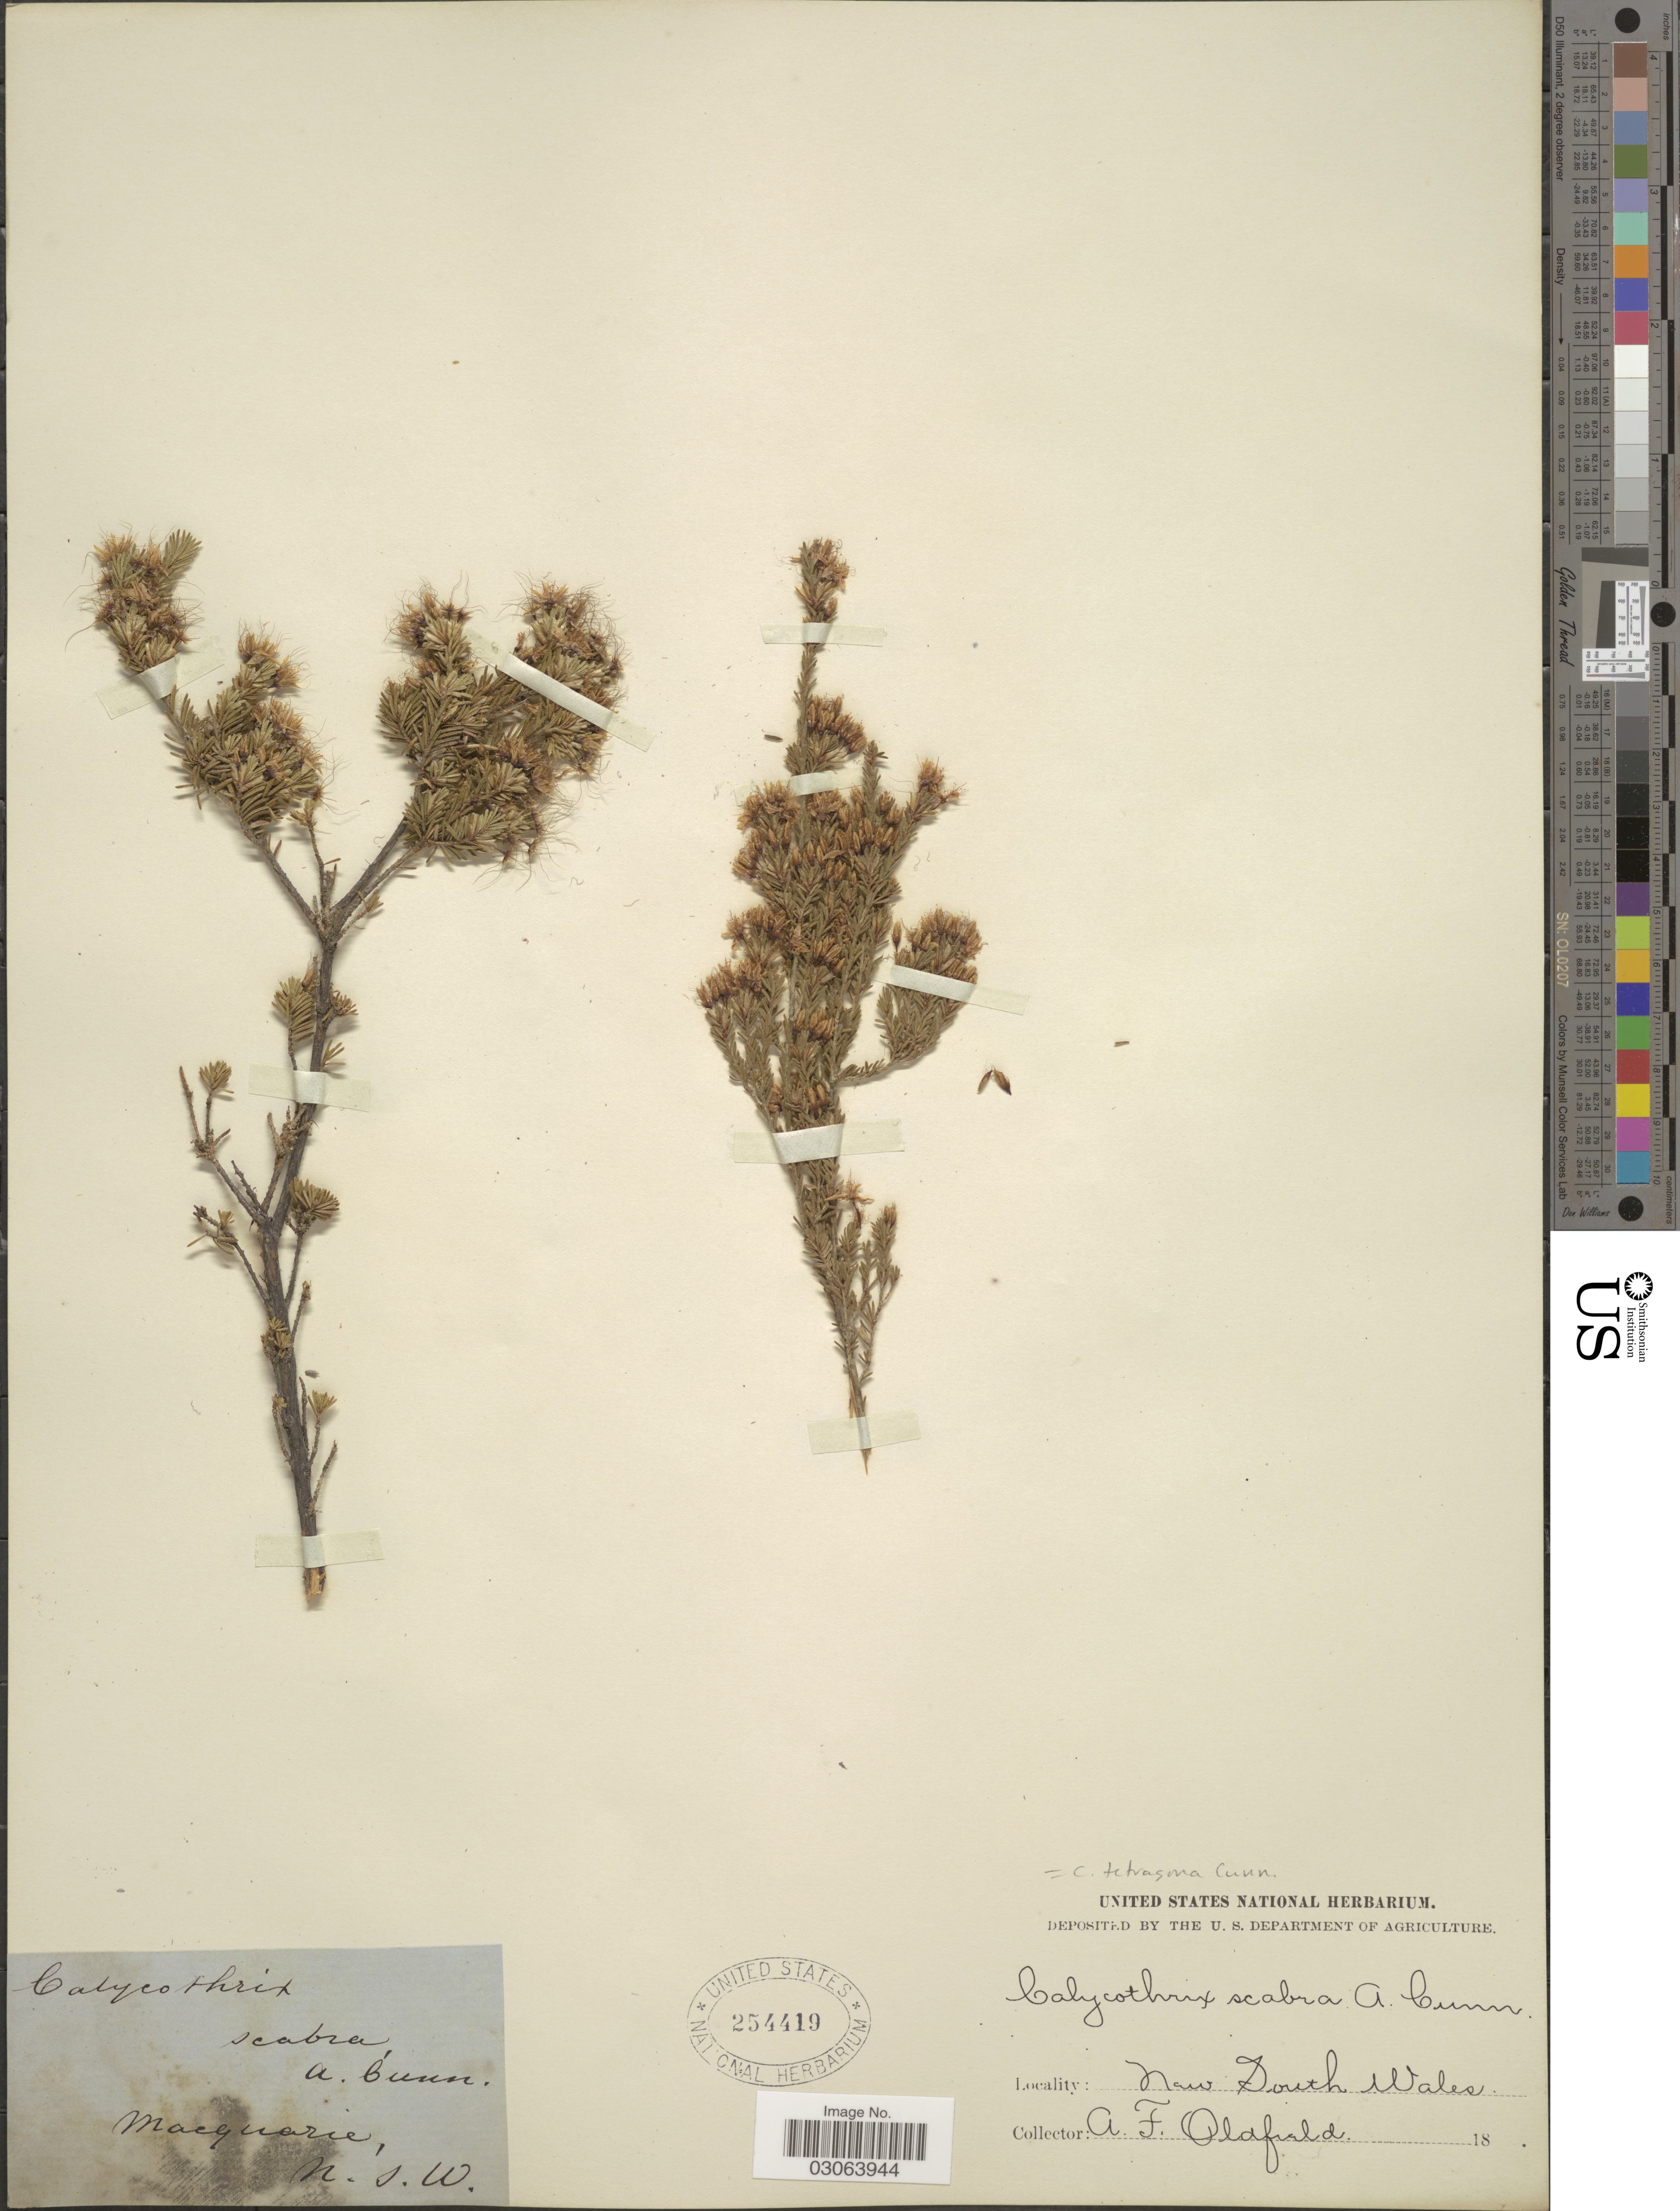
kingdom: Plantae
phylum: Tracheophyta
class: Magnoliopsida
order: Myrtales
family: Myrtaceae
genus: Calytrix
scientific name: Calytrix tetragona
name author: Labill.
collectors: A. Oldfield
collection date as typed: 18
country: Australia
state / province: New South Wales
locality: Macquarie.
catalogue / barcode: US 254419